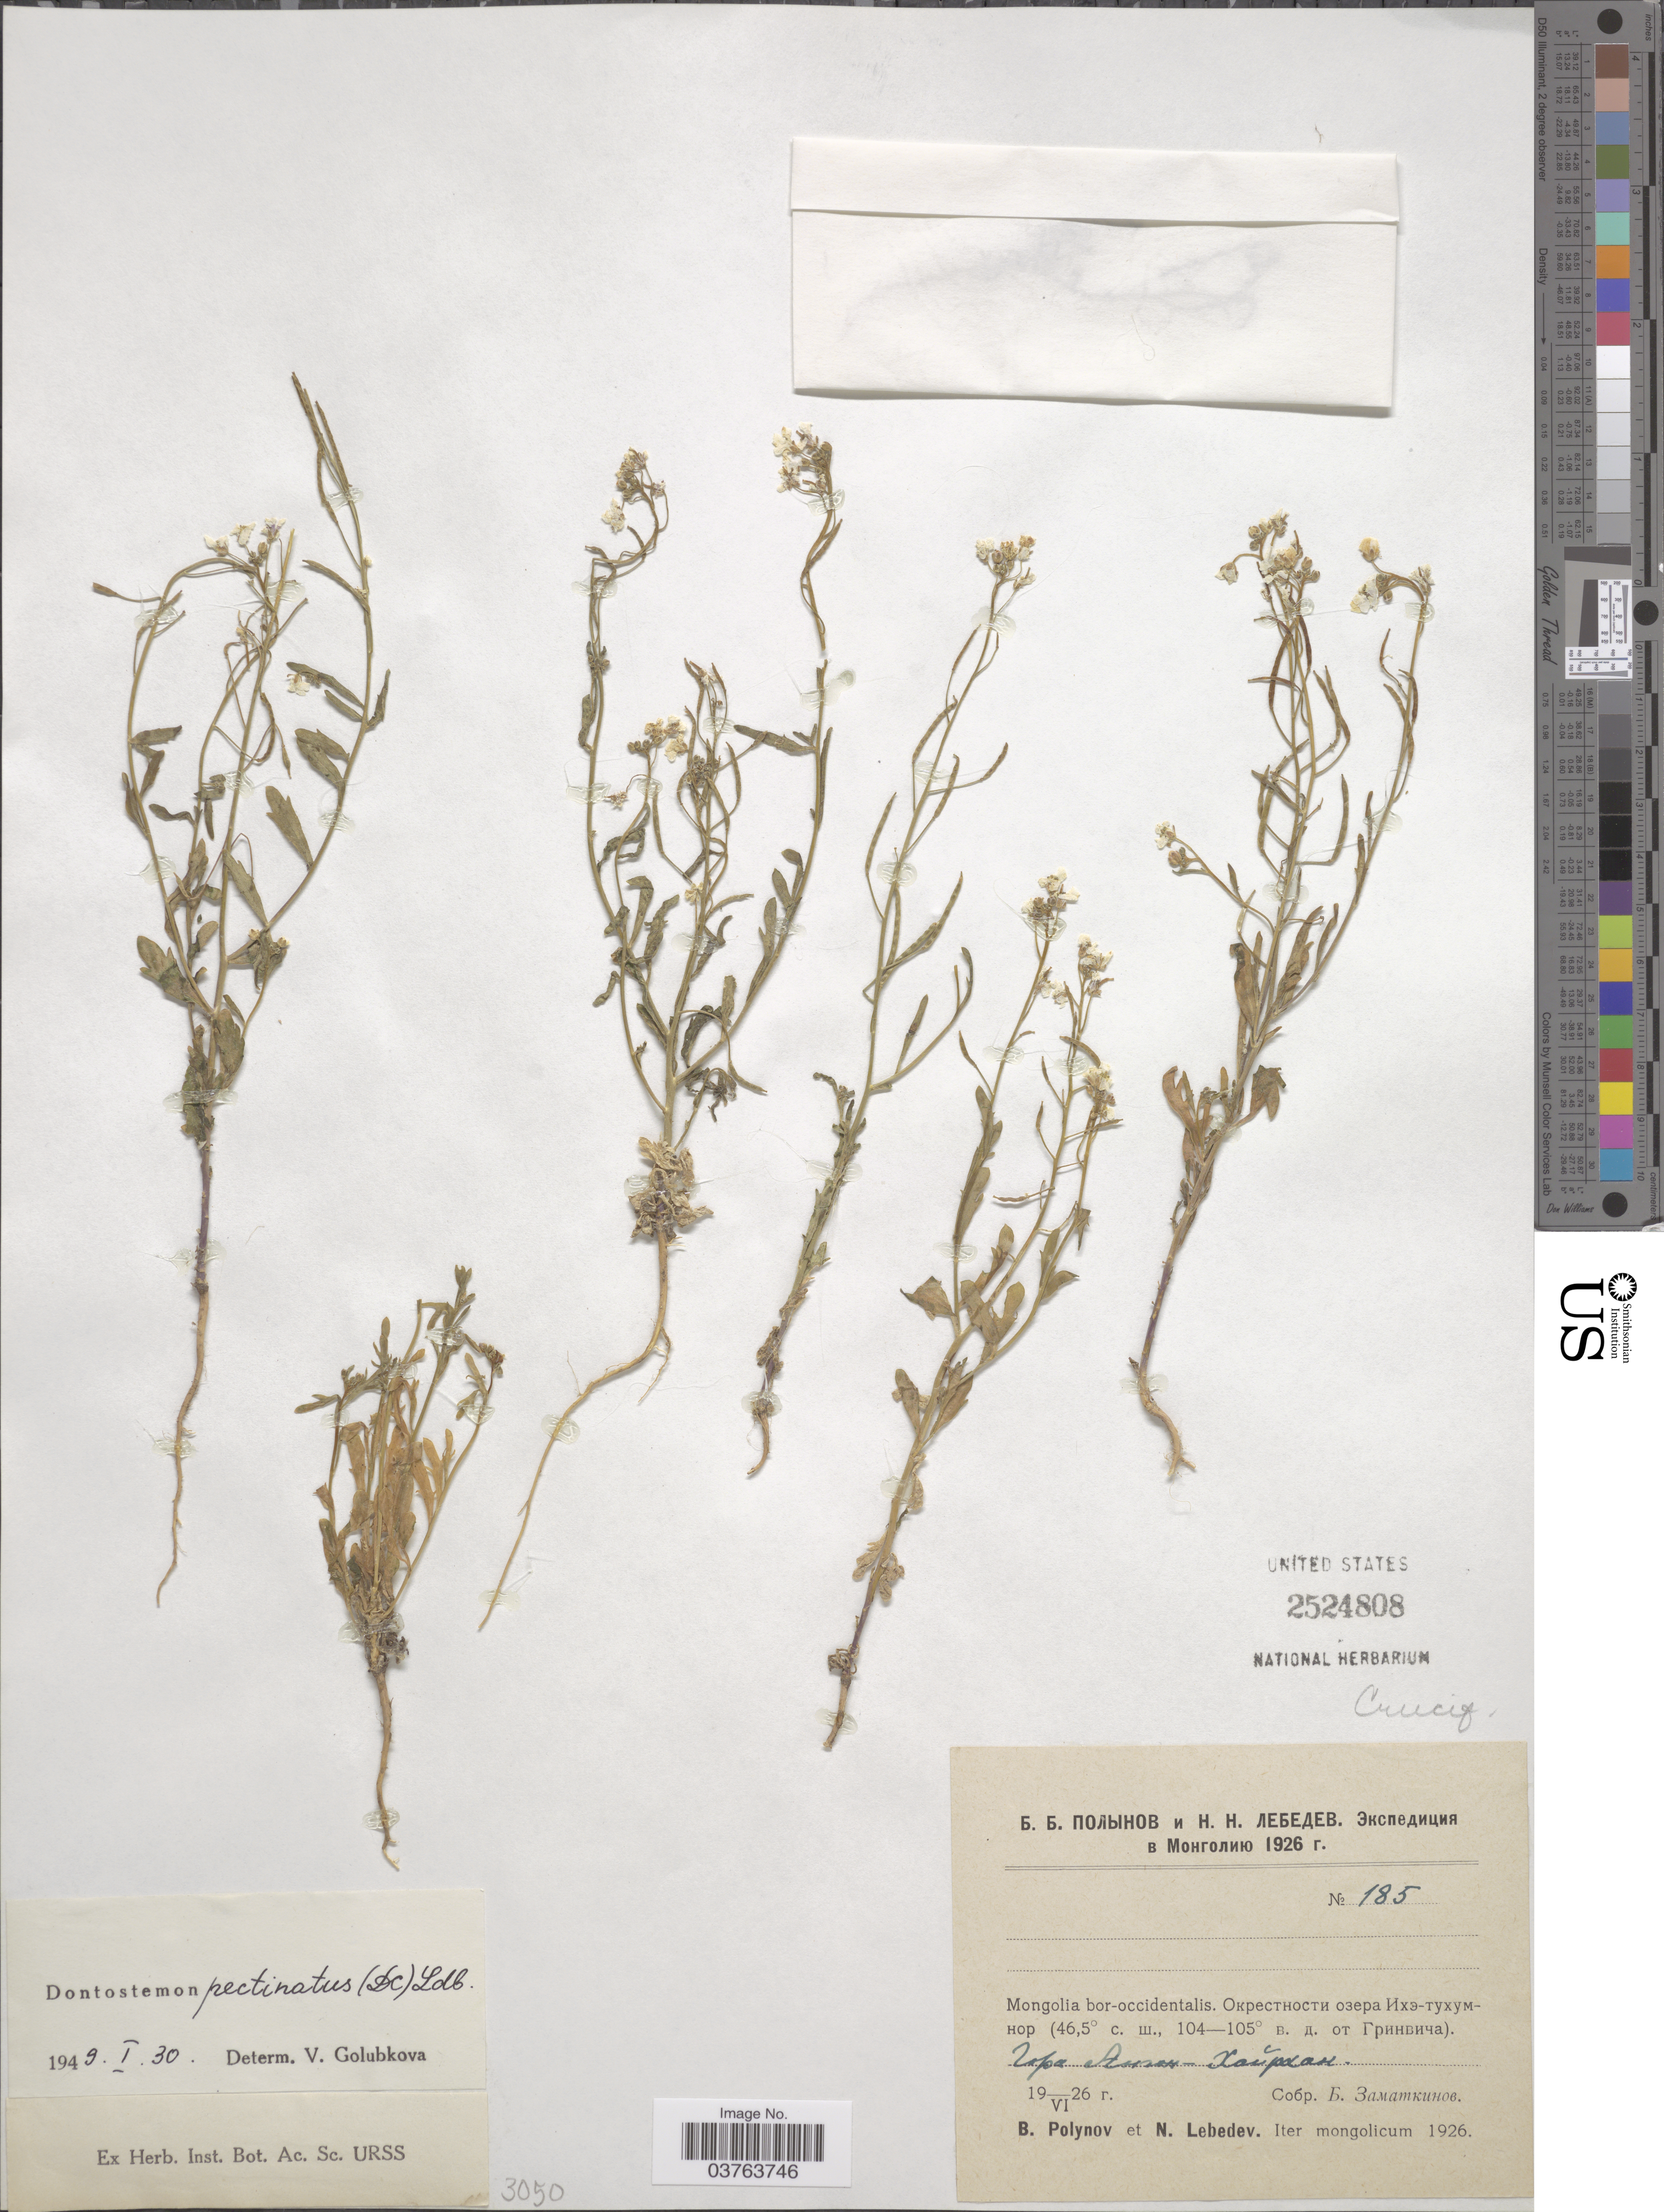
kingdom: Plantae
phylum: Tracheophyta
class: Magnoliopsida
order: Brassicales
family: Brassicaceae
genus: Dontostemon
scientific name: Dontostemon pectinatus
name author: (DC.) Ledeb.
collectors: B. Polynov & N. Lebedev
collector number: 185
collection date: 1926-06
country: Mongolia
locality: Mongolia bor-occidentalis. X. Iter mongolicum.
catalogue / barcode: US 2524808